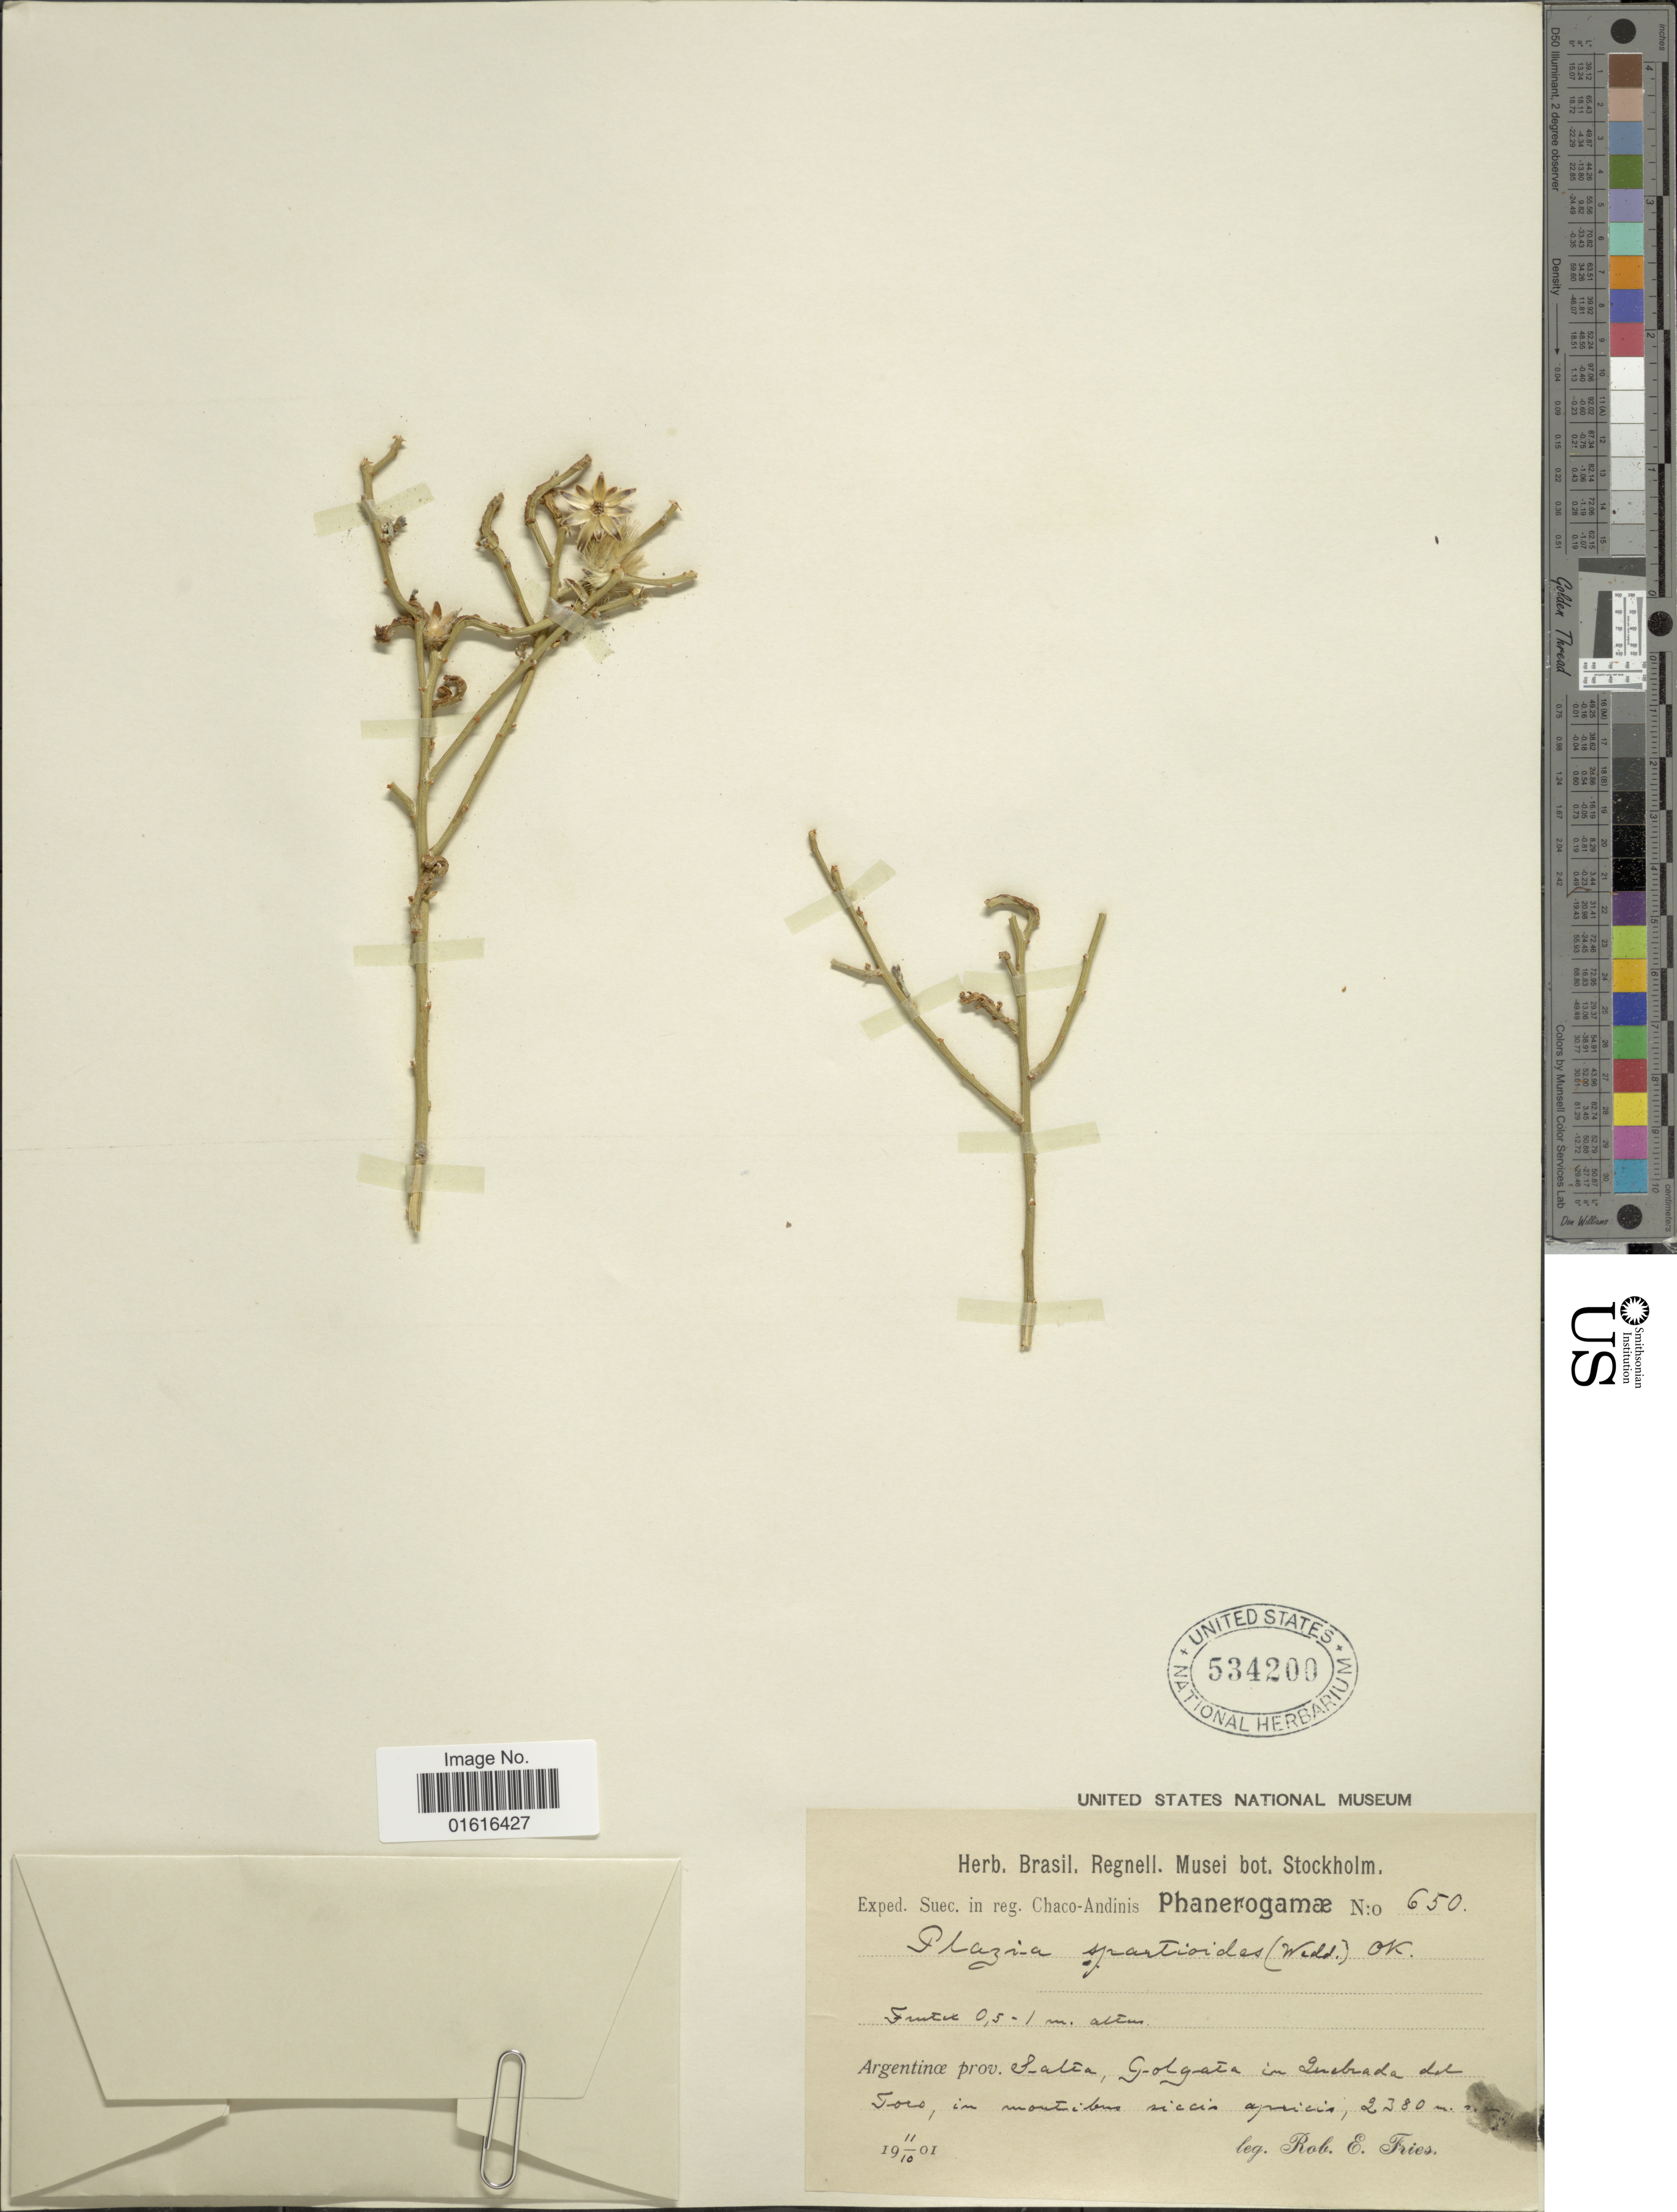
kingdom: Plantae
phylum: Tracheophyta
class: Magnoliopsida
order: Asterales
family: Asteraceae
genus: Aphyllocladus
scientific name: Aphyllocladus spartioides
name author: Wedd.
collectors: R. E. Fries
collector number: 650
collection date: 1901-10-11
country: Argentina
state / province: Salta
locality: Golgota in Quebrada del Toro.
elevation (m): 2380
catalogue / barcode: US 534200